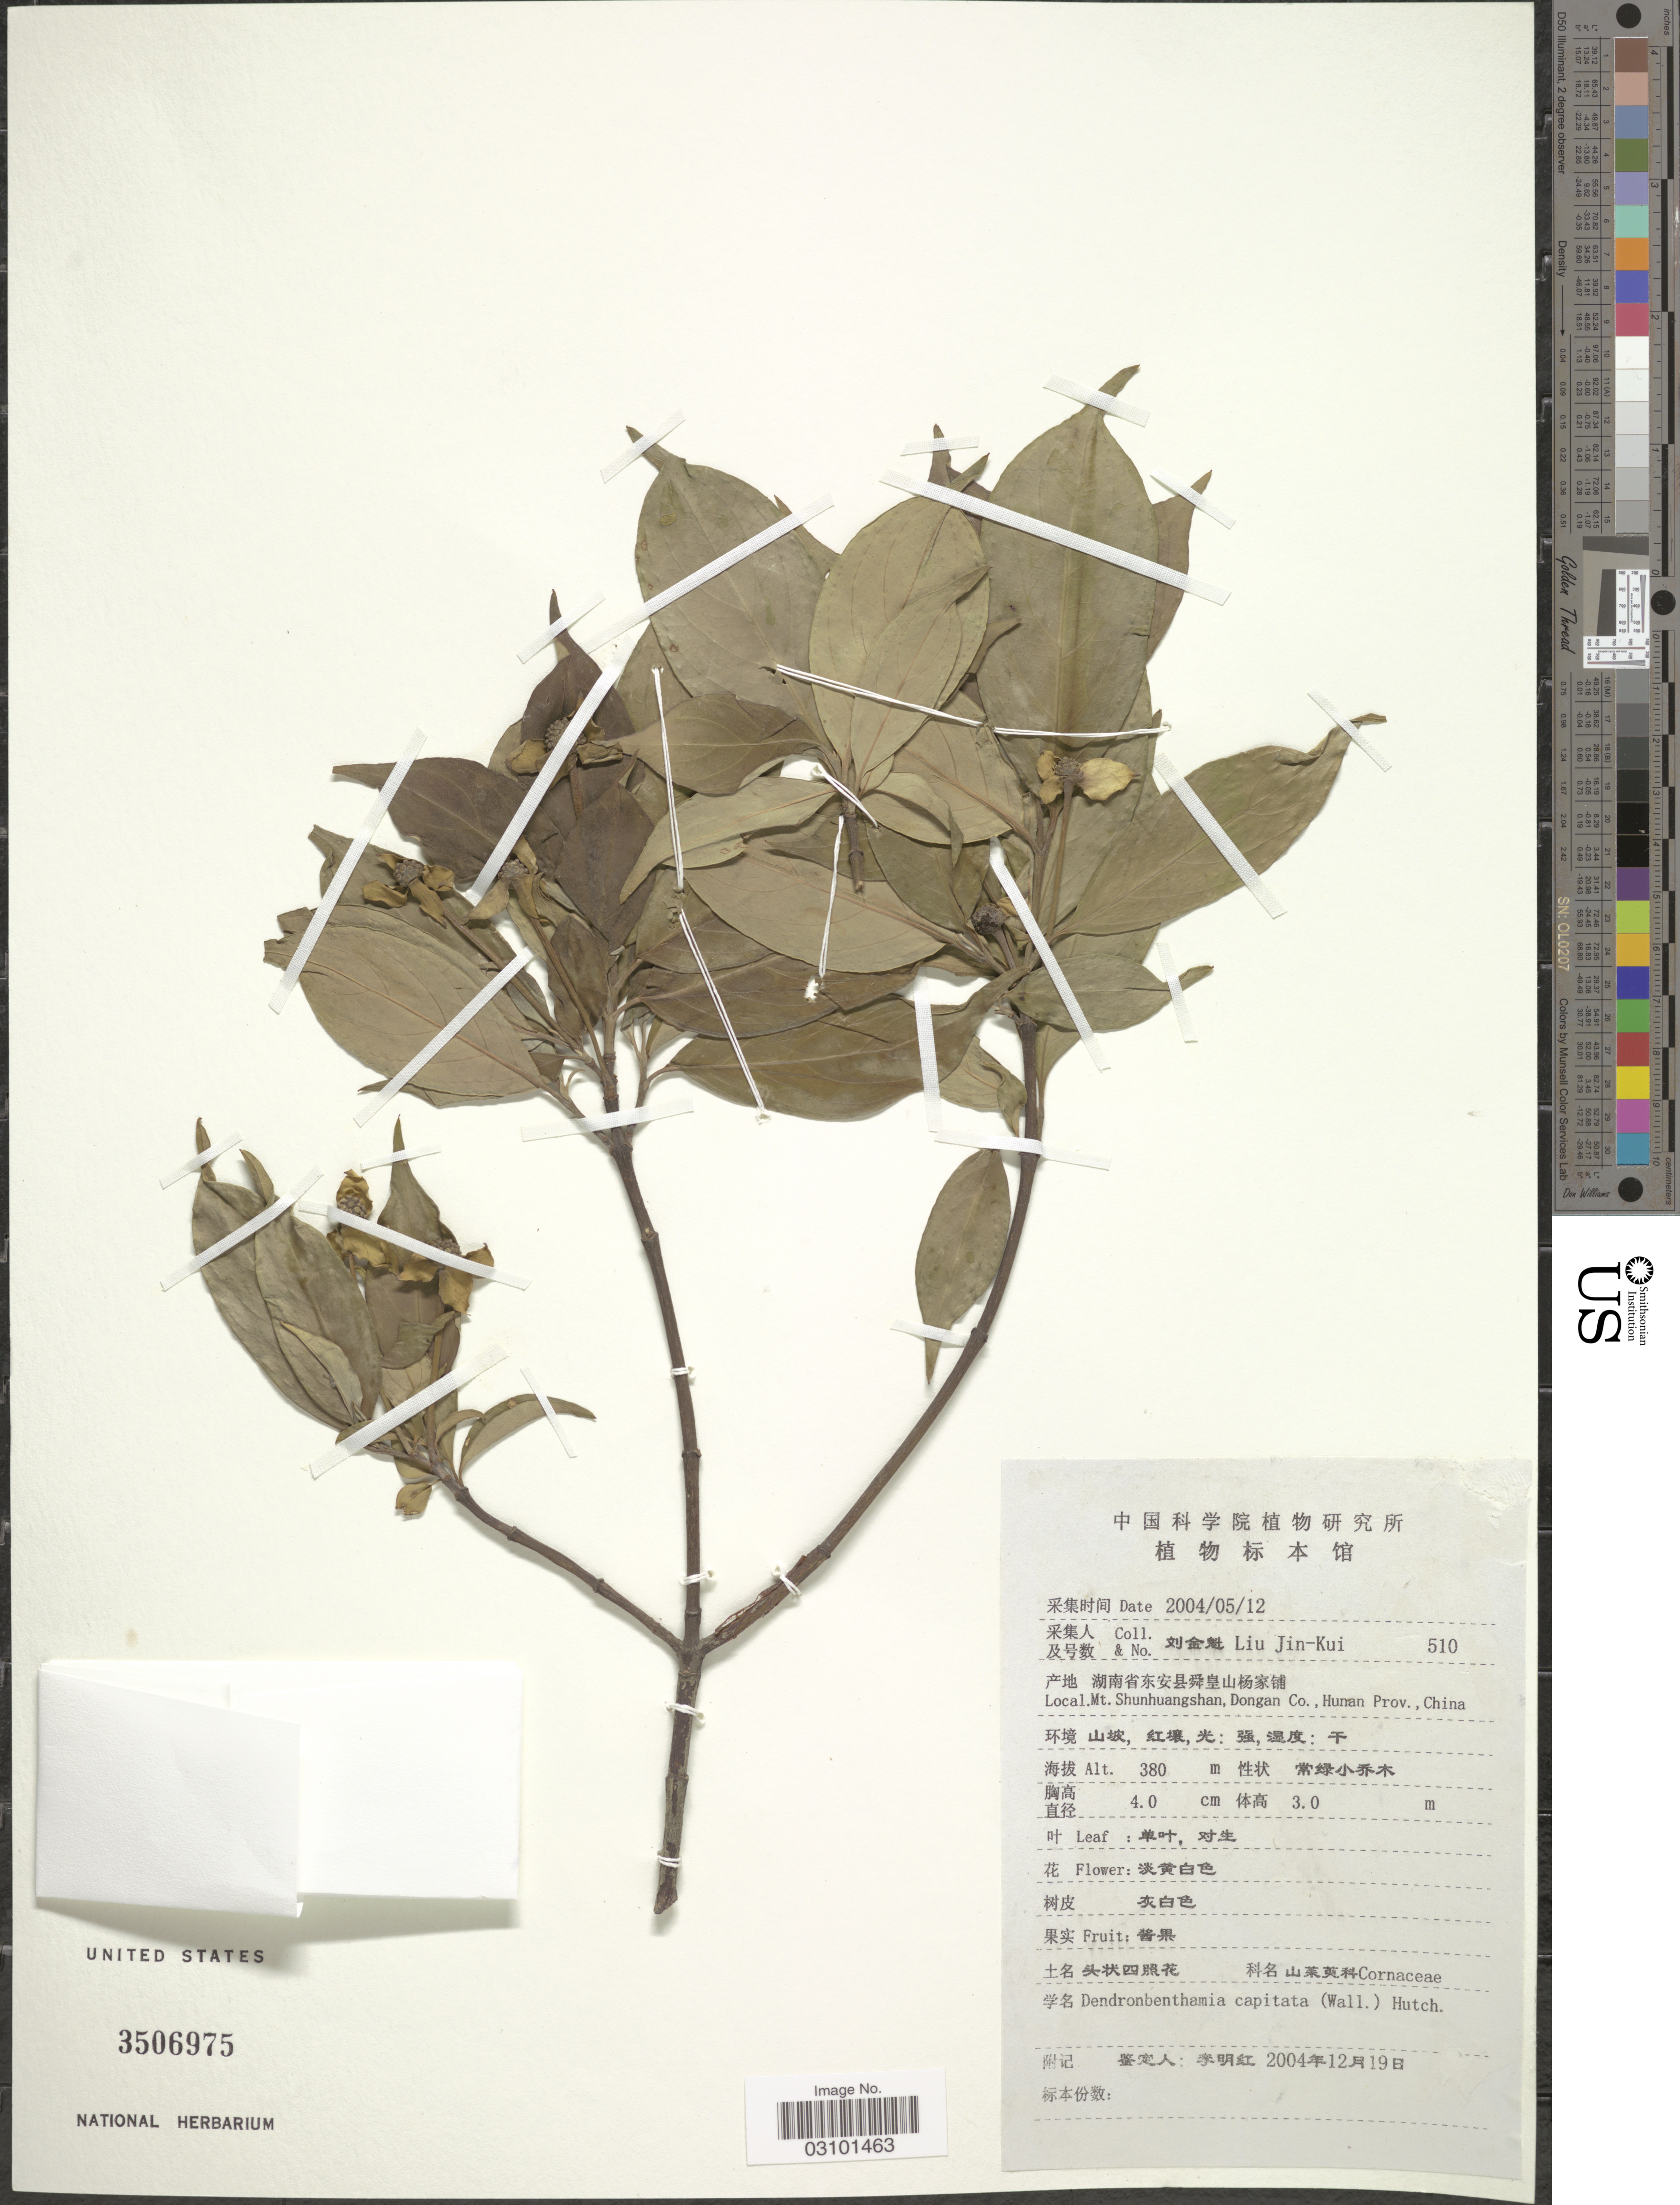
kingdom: Plantae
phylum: Tracheophyta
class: Magnoliopsida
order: Cornales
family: Cornaceae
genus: Cornus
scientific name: Cornus capitata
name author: Wall.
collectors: Liu Jin-Kui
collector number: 510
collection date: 2004-05-12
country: China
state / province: Hunan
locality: Mt. Shunhuangshan, Dongan Co., Hunan Prov.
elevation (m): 380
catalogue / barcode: US 3506975